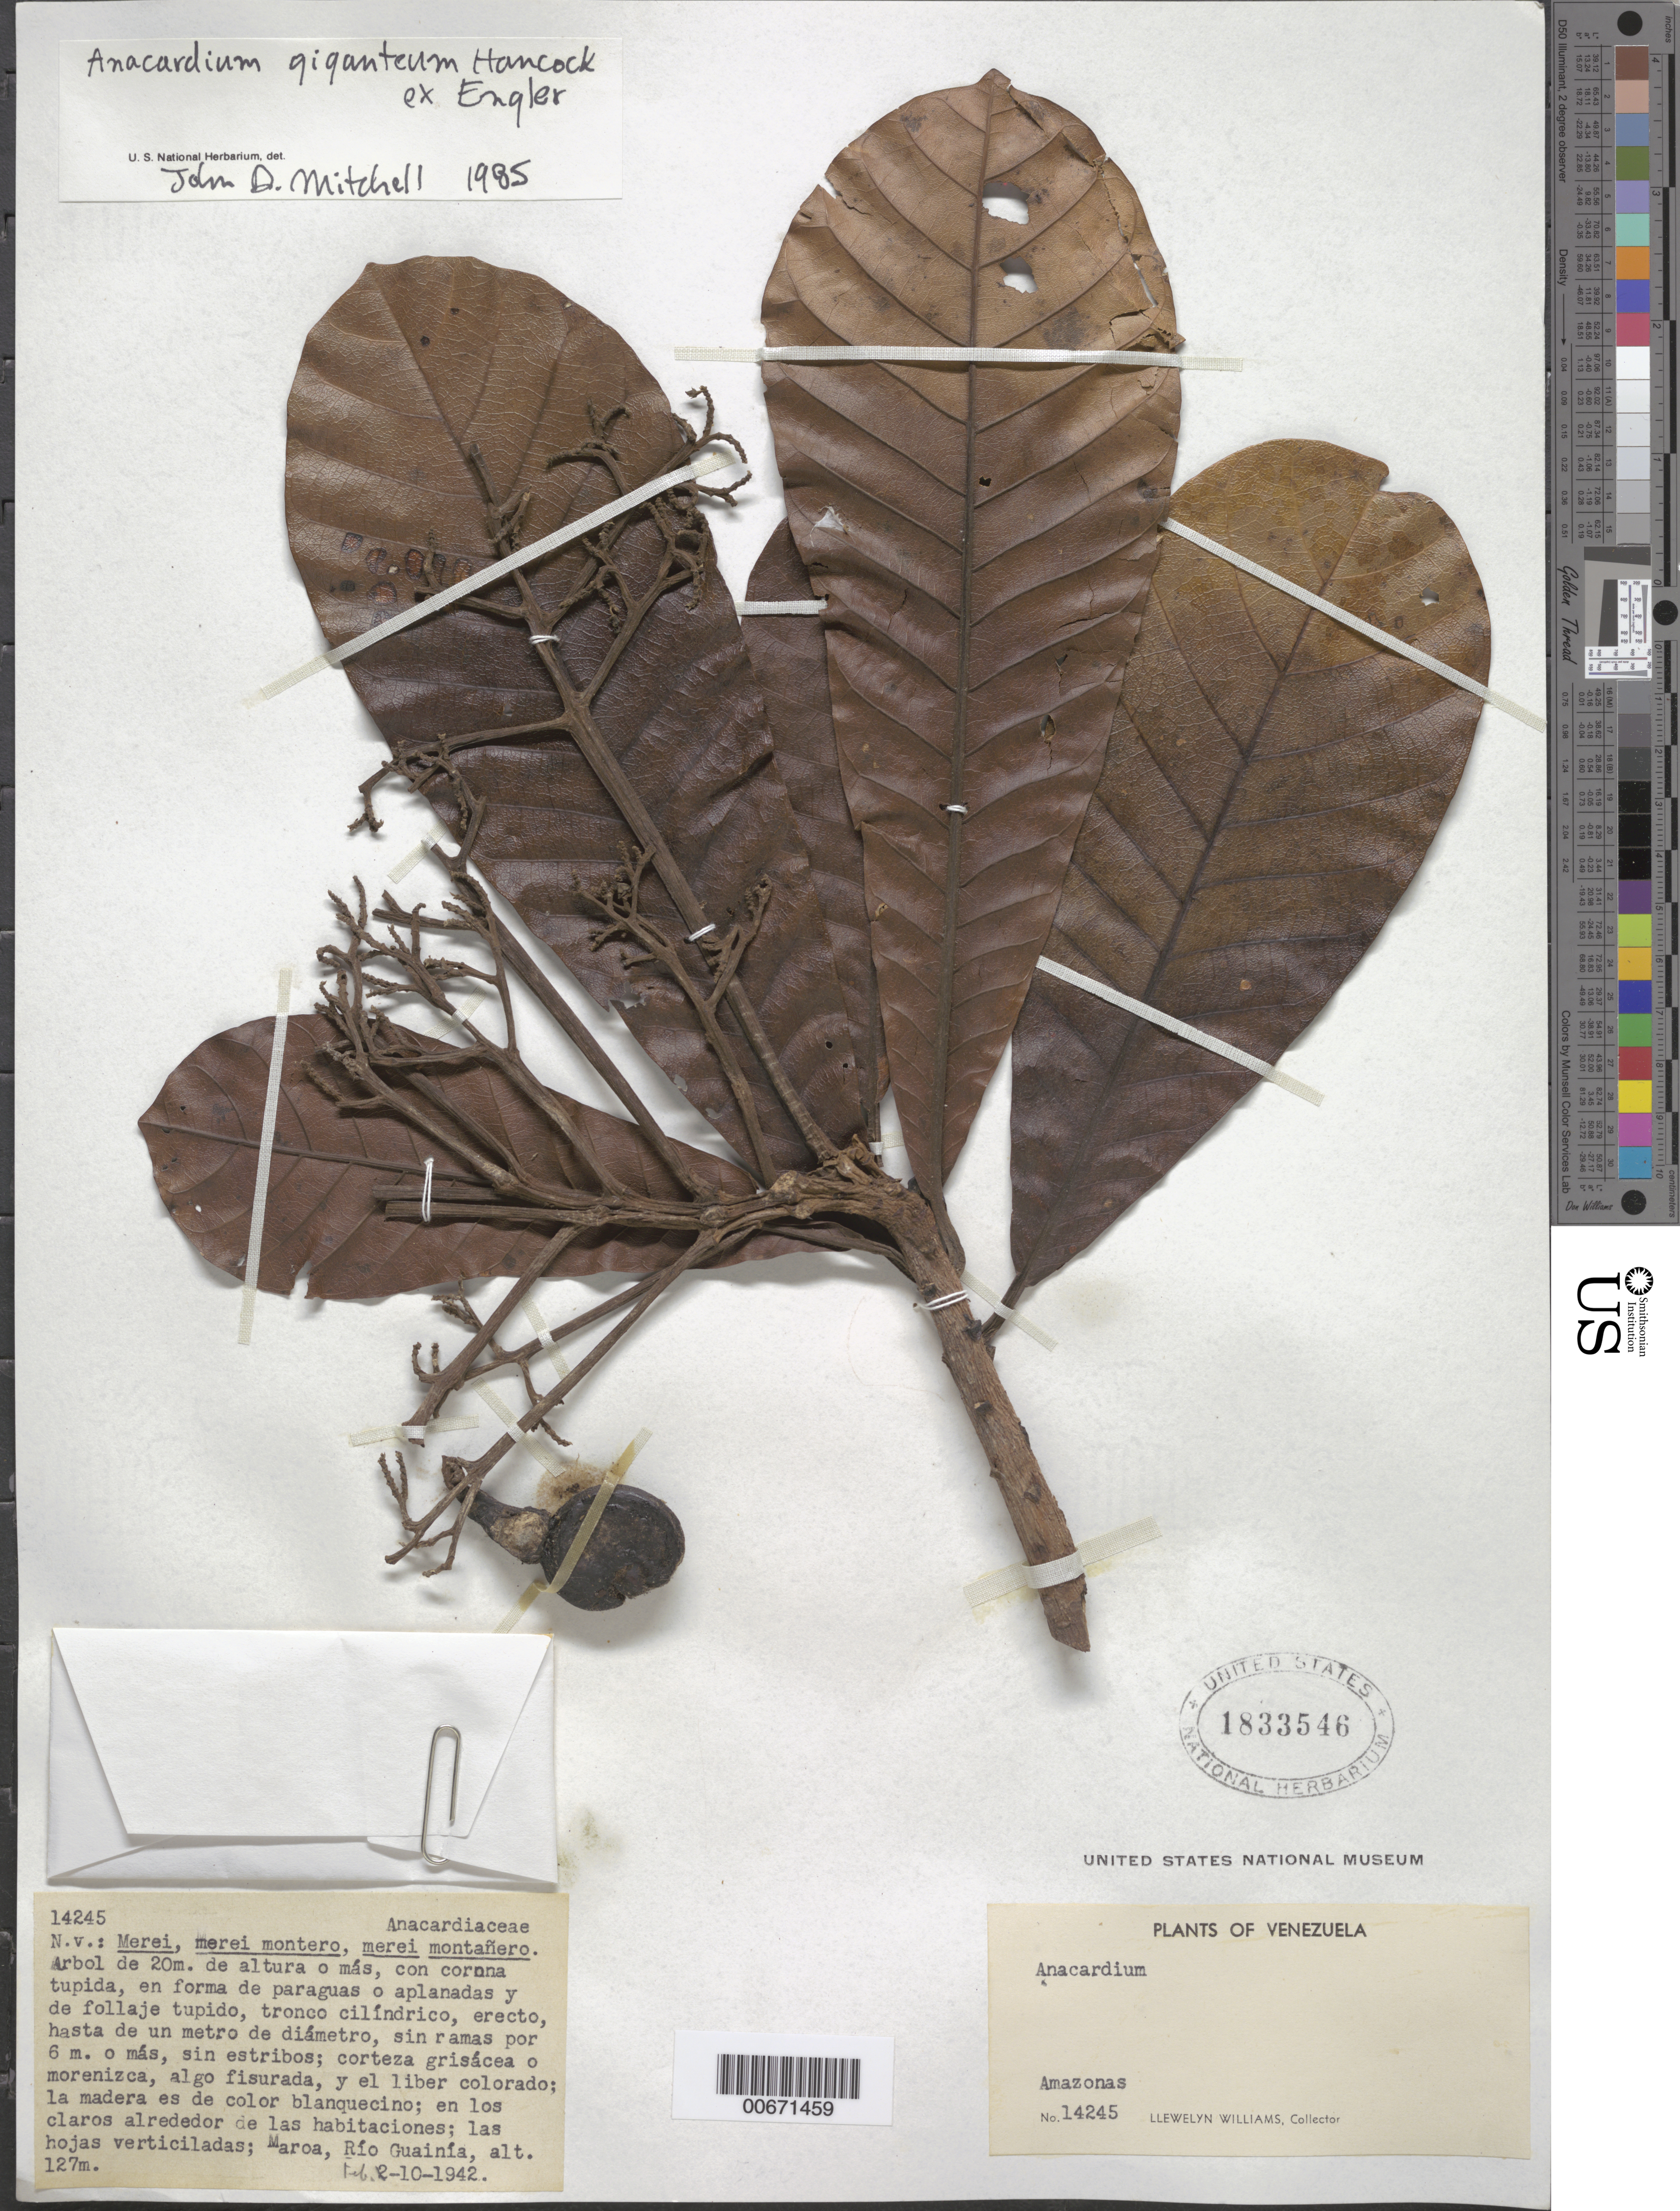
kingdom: Plantae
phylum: Tracheophyta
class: Magnoliopsida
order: Sapindales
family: Anacardiaceae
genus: Anacardium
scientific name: Anacardium giganteum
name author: W. Hancock ex Engl.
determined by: Mitchell, John D.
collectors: Ll. Williams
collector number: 14245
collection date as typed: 10-Feb-42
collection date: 1942-02-10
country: Venezuela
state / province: Amazonas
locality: Maroa, Río Guainía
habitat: Clearings around human dwellings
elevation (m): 127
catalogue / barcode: US 1833546